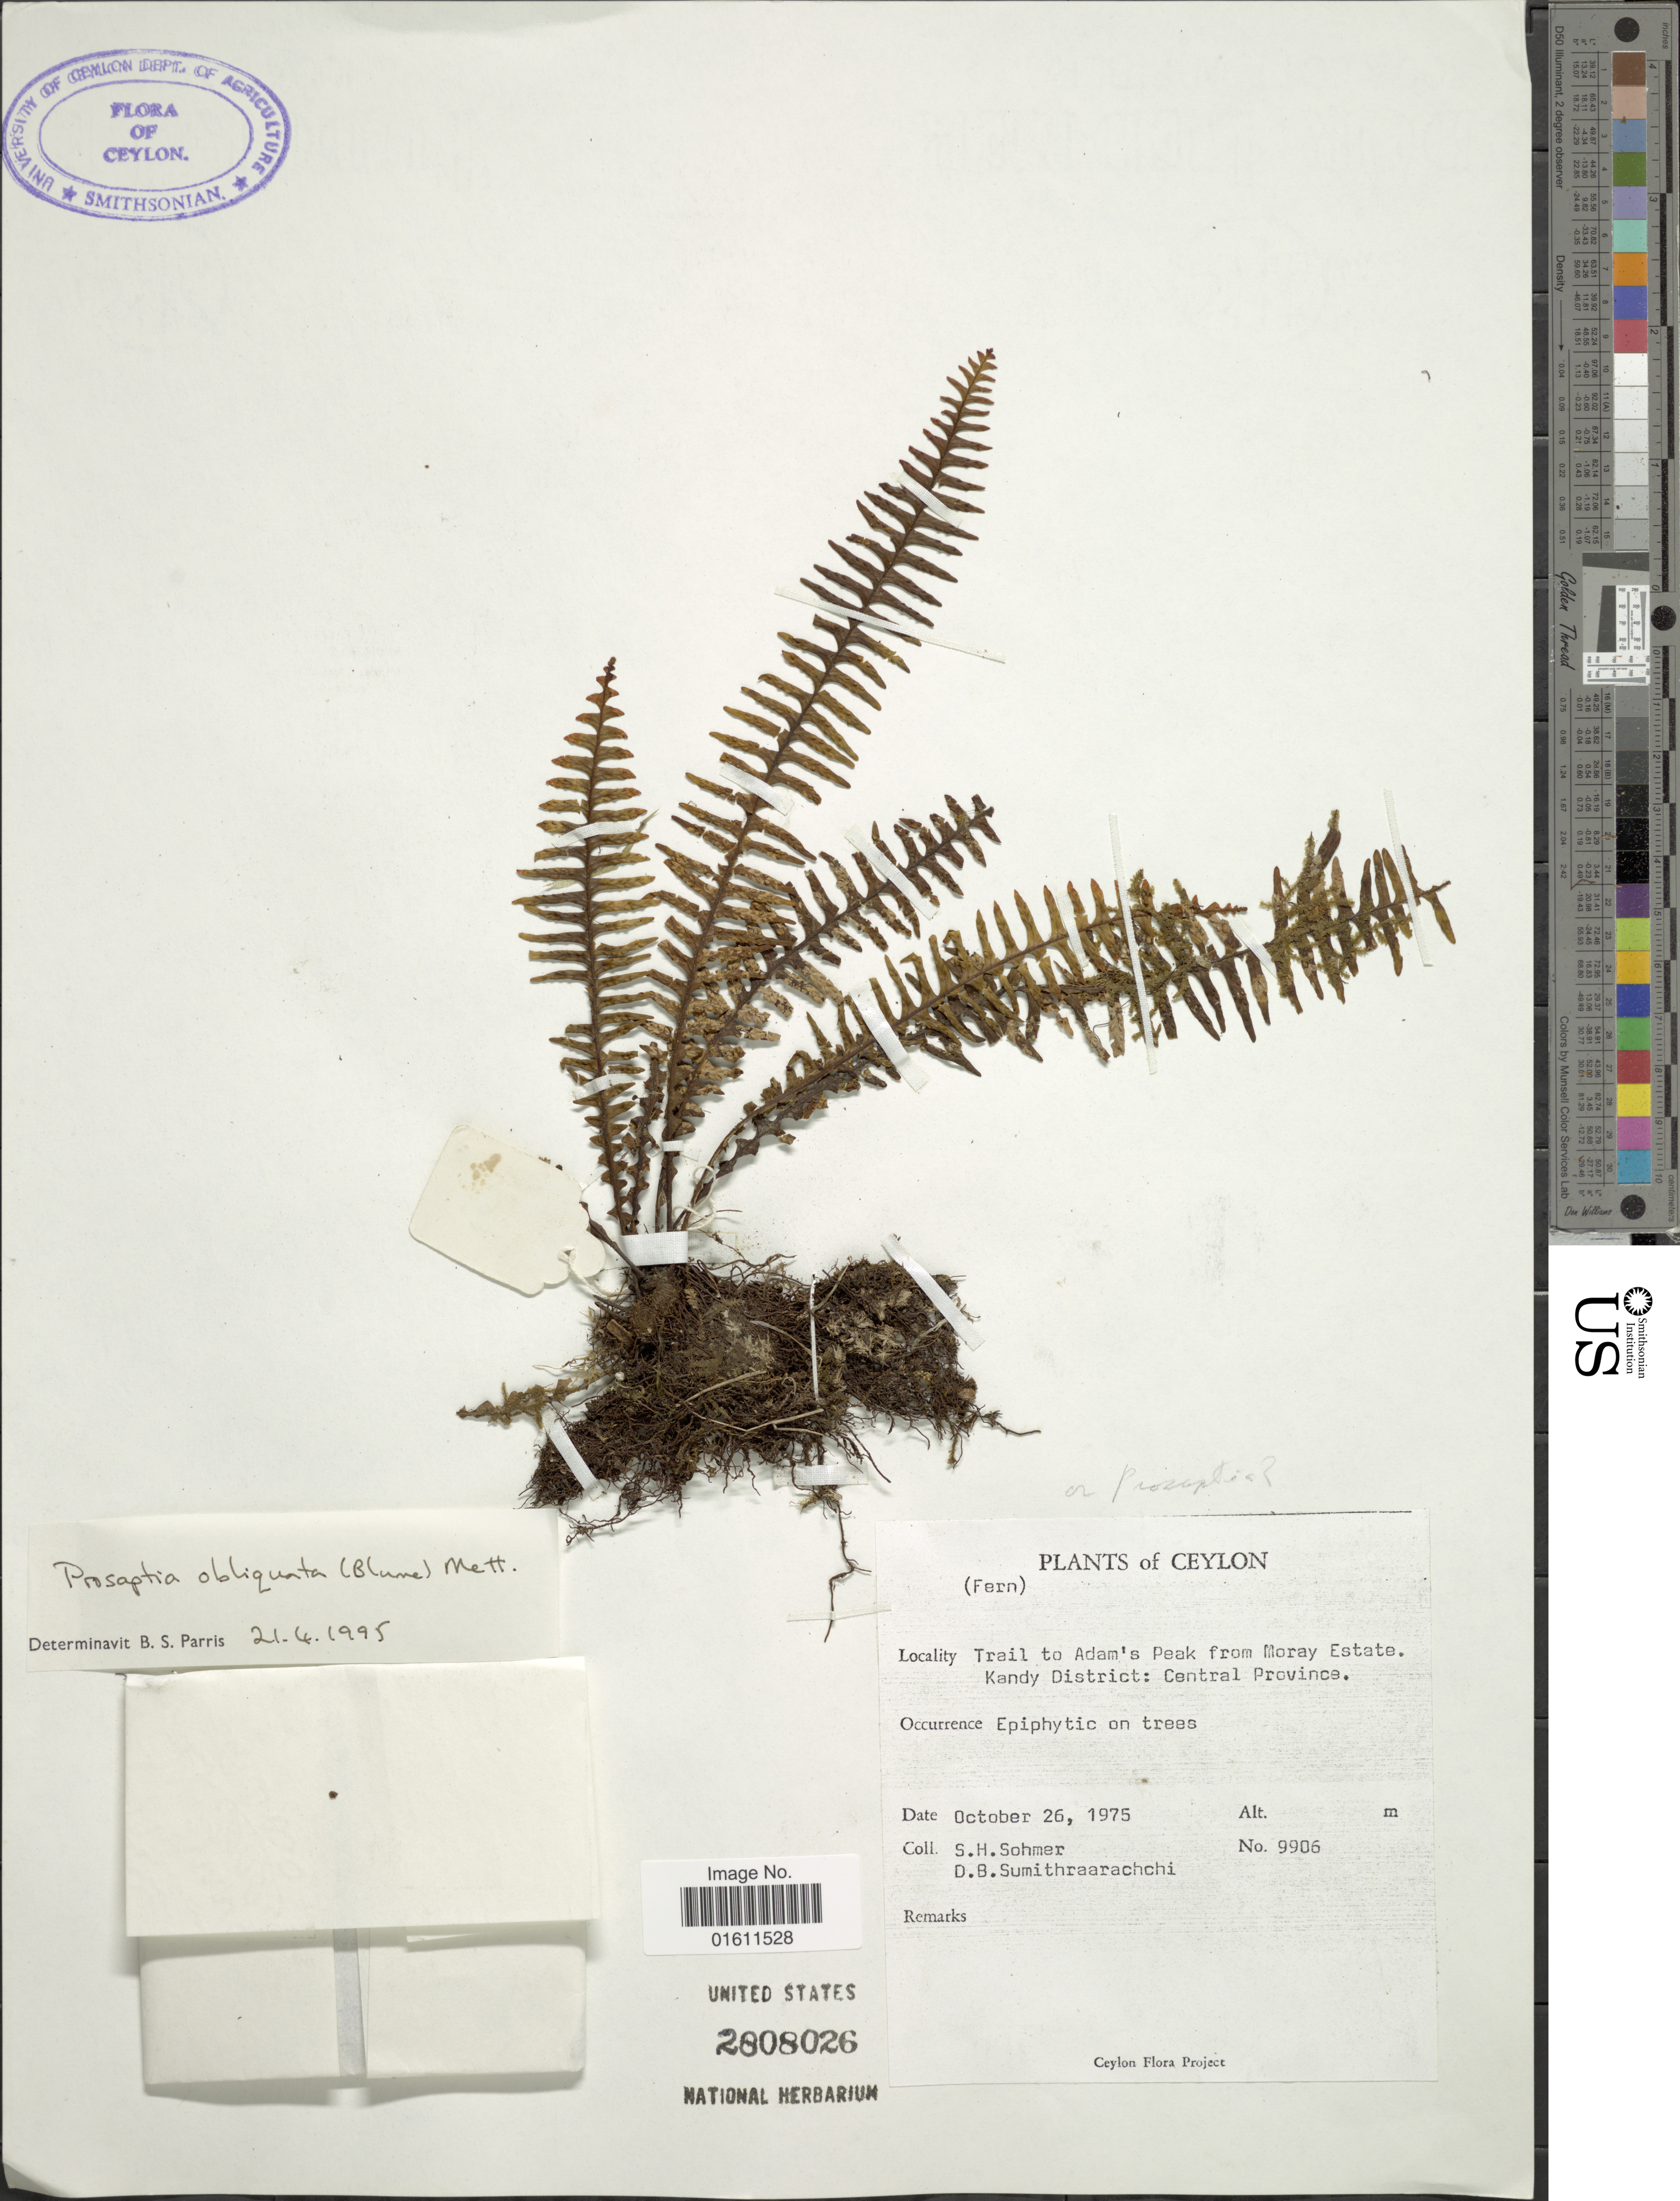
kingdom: Plantae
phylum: Tracheophyta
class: Polypodiopsida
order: Polypodiales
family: Polypodiaceae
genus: Prosaptia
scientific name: Prosaptia obliquata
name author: (Blume) Mett.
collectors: S. H. Sohmer & D. B. Sumithraarachchi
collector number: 9906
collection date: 1975-10-26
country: Sri Lanka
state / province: Central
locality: Ceylon, Trail to Adam' s Peak from Moray Estate, Kandy Distrtict. Central Province.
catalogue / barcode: US 2808026